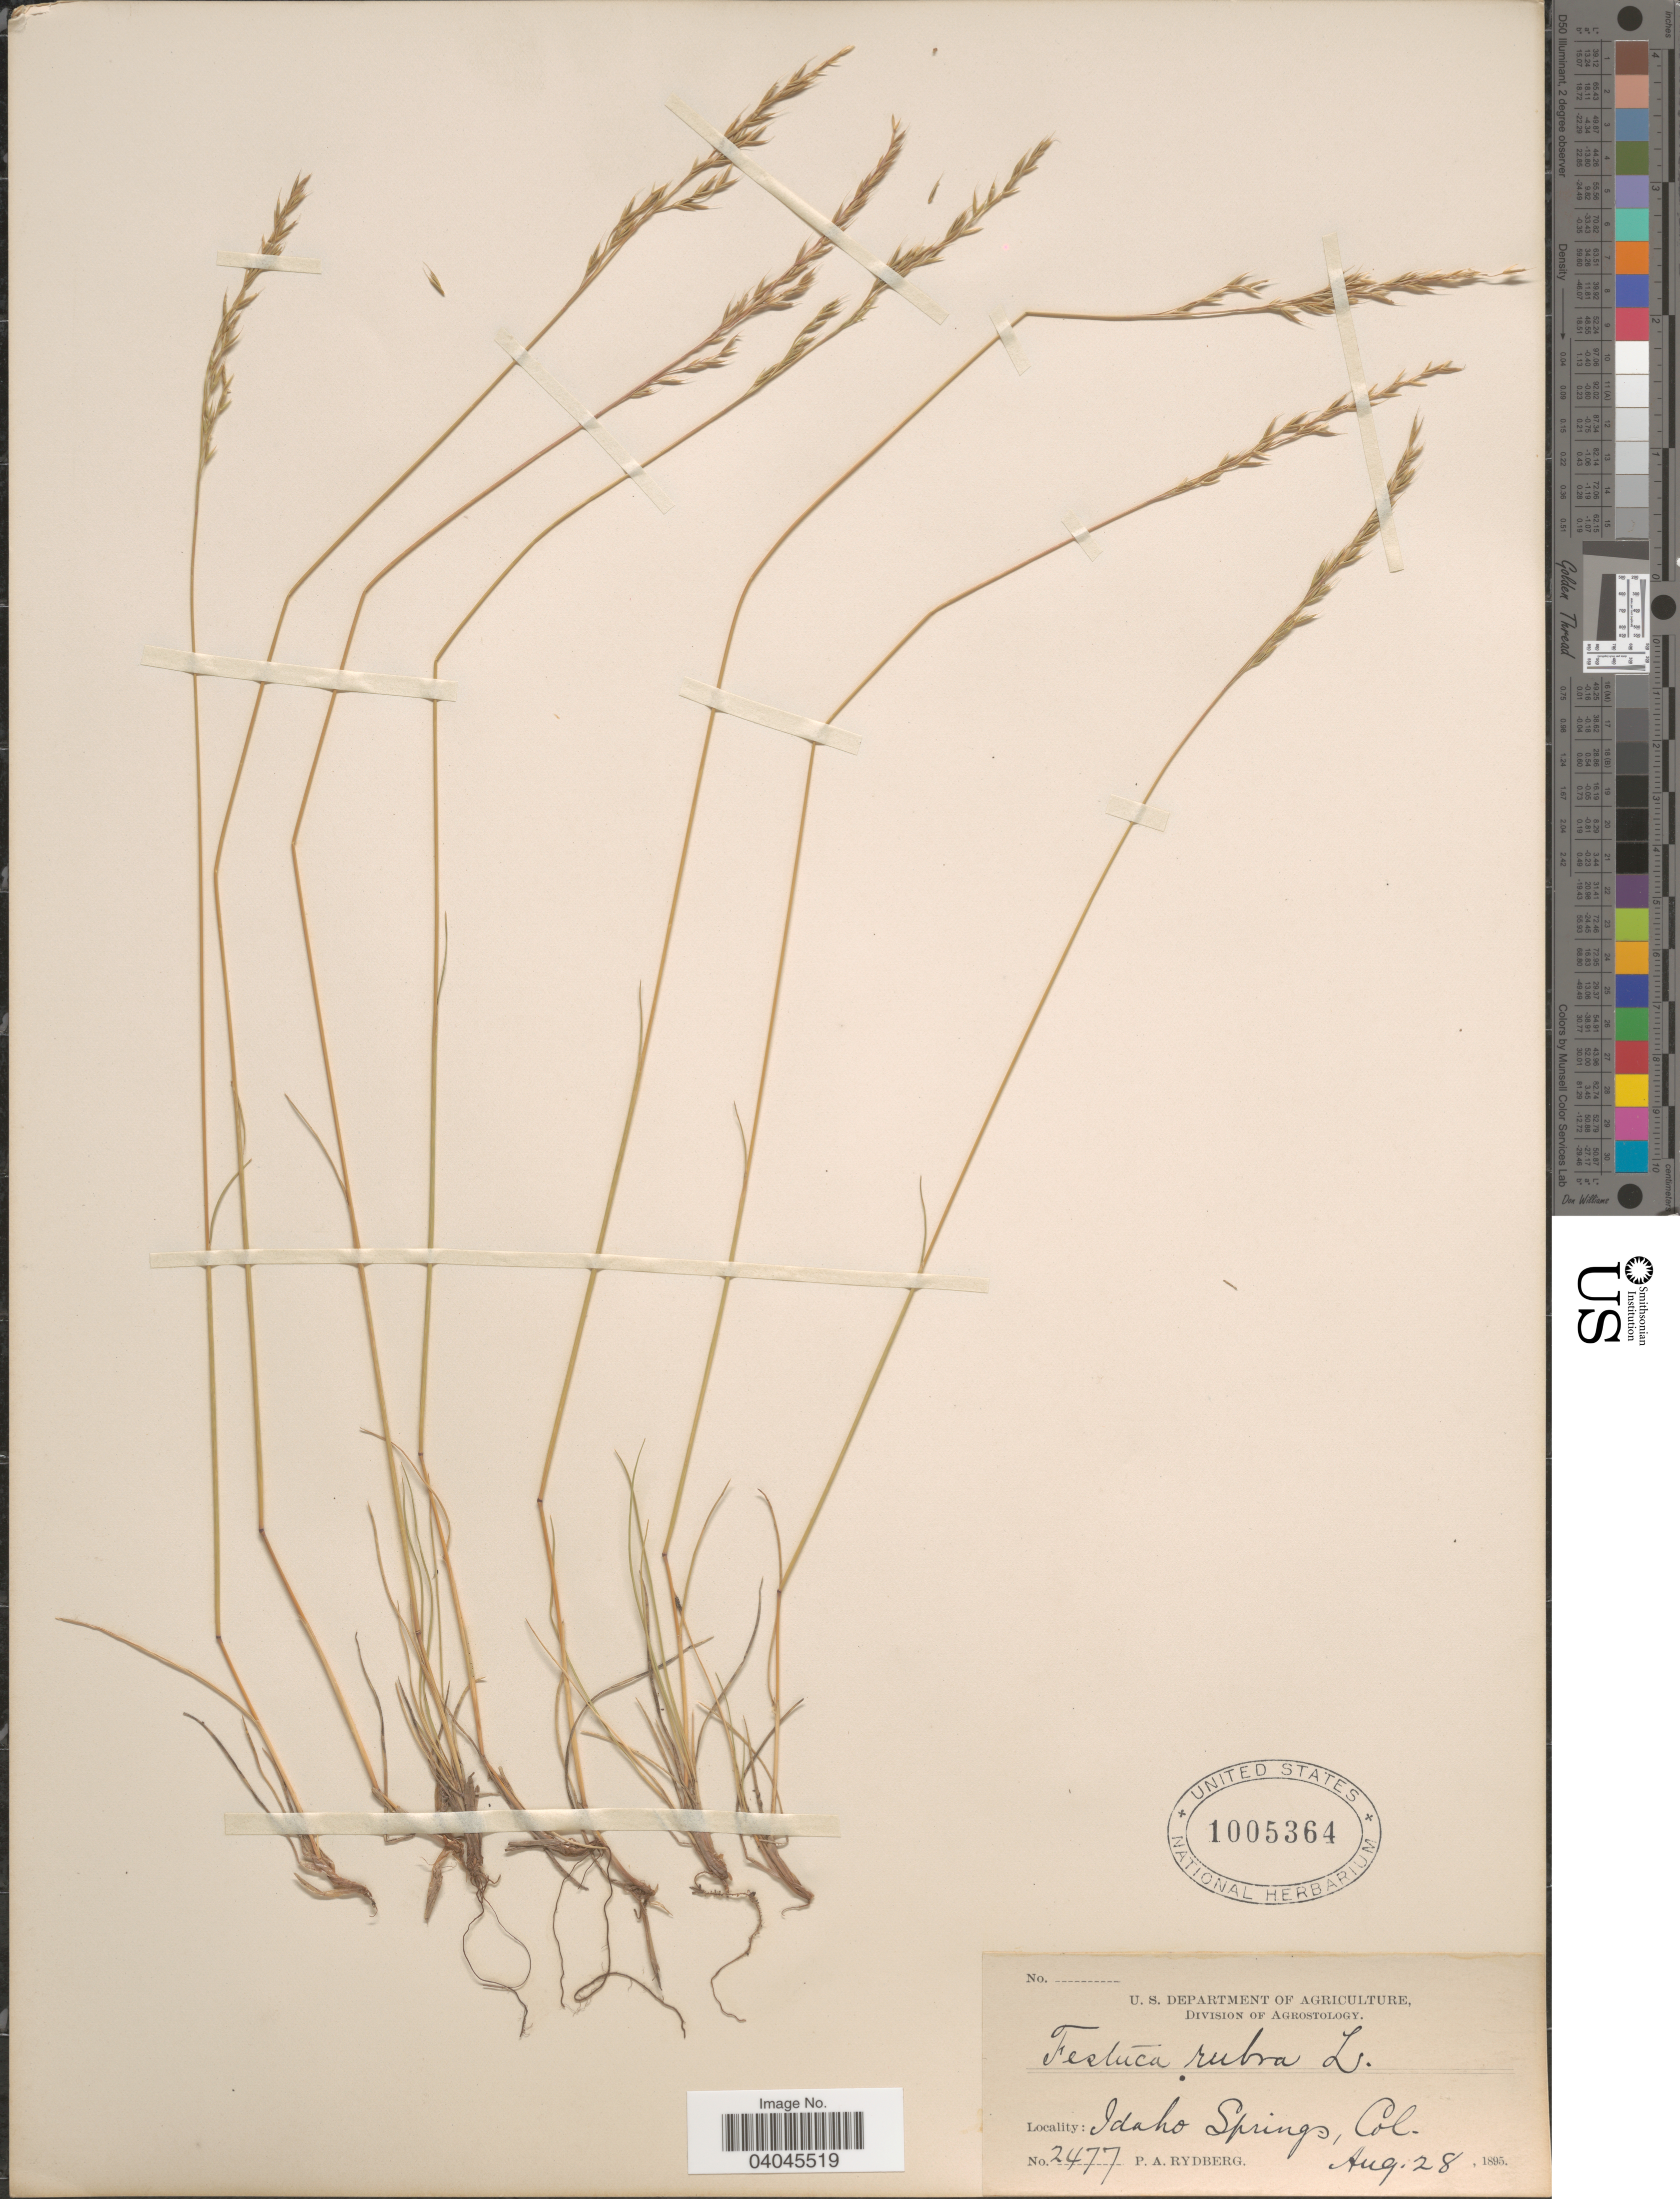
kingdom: Plantae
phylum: Tracheophyta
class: Liliopsida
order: Poales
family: Poaceae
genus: Festuca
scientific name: Festuca rubra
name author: L.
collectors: P. A. Rydberg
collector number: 2477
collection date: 1895-08-28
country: United States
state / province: Colorado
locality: Idaho Springs.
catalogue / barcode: US 1005364